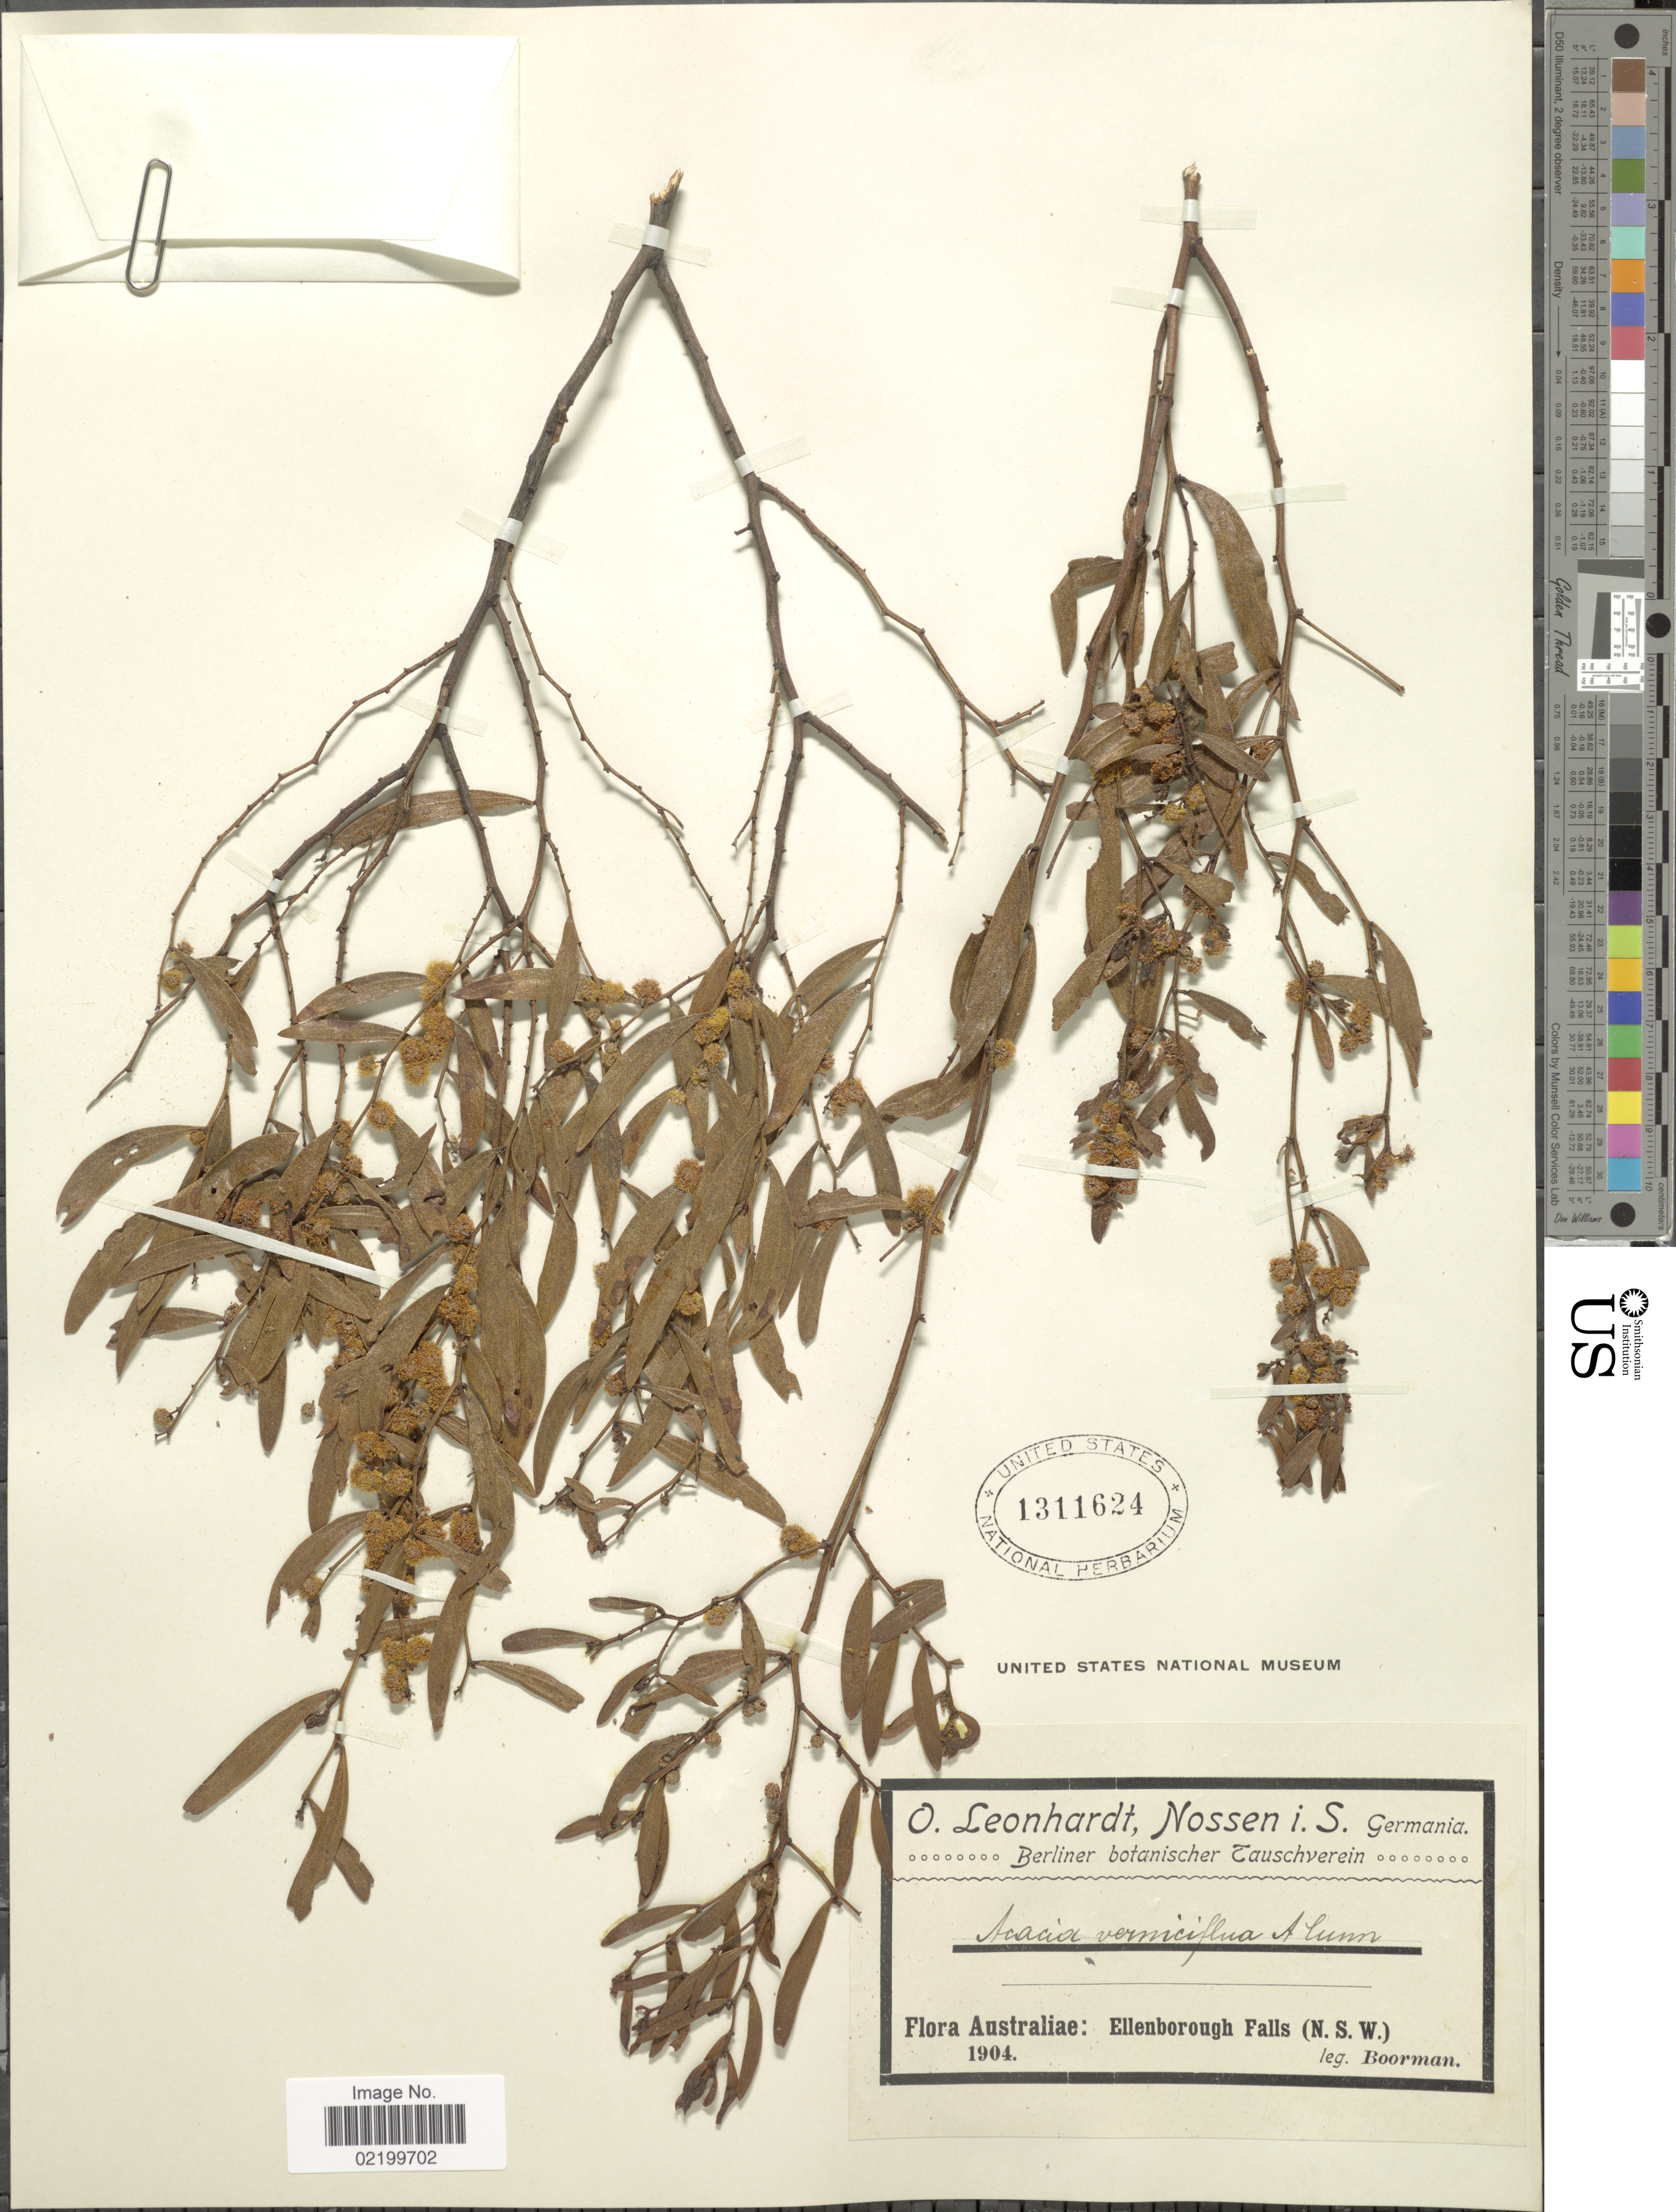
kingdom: Plantae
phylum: Tracheophyta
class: Magnoliopsida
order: Fabales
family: Fabaceae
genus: Acacia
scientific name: Acacia verniciflua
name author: A. Cunn.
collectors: -. Boorman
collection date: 1904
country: Australia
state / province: New South Wales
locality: Australiae: Ellenborough Falls (N.S.W.).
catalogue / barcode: US 1311624